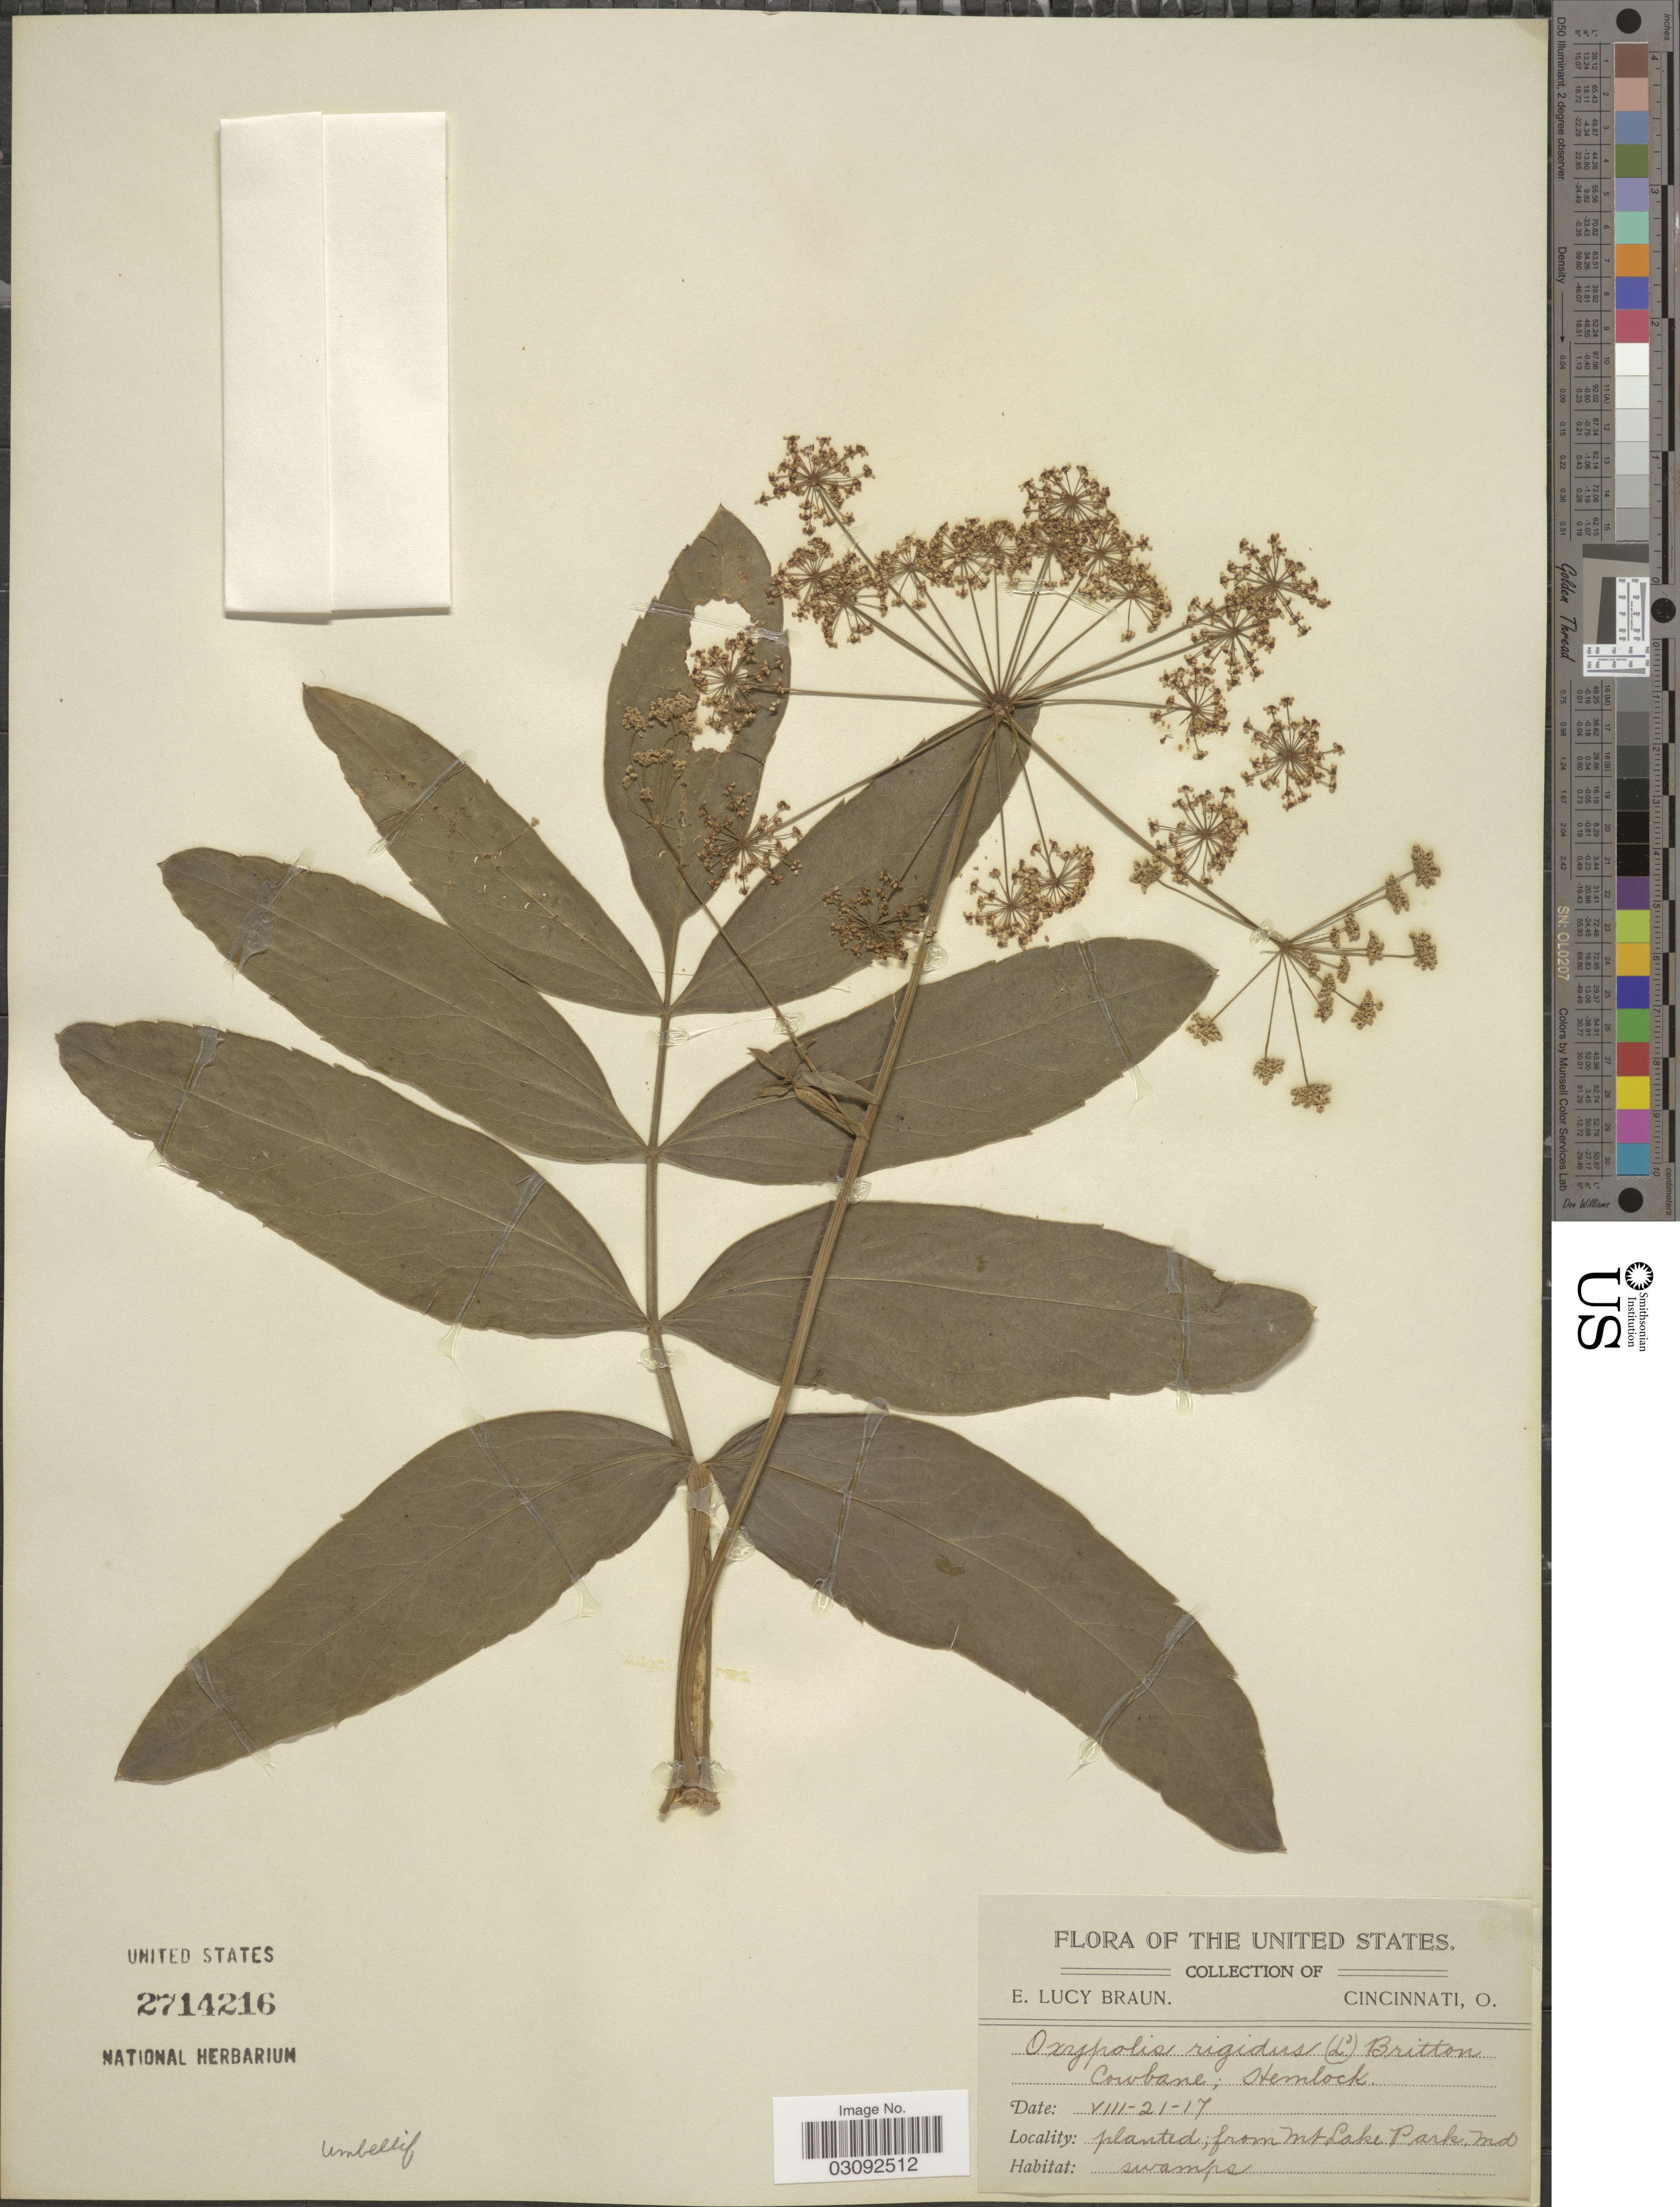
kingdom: Plantae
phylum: Tracheophyta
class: Magnoliopsida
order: Apiales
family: Apiaceae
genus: Oxypolis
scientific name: Oxypolis rigidior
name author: (L.) Raf.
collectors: E. L. Braun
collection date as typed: Transcribed d/m/y: 21/8/17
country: United States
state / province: Maryland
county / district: Garrett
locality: Mt Lake Park.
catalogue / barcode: US 2714216